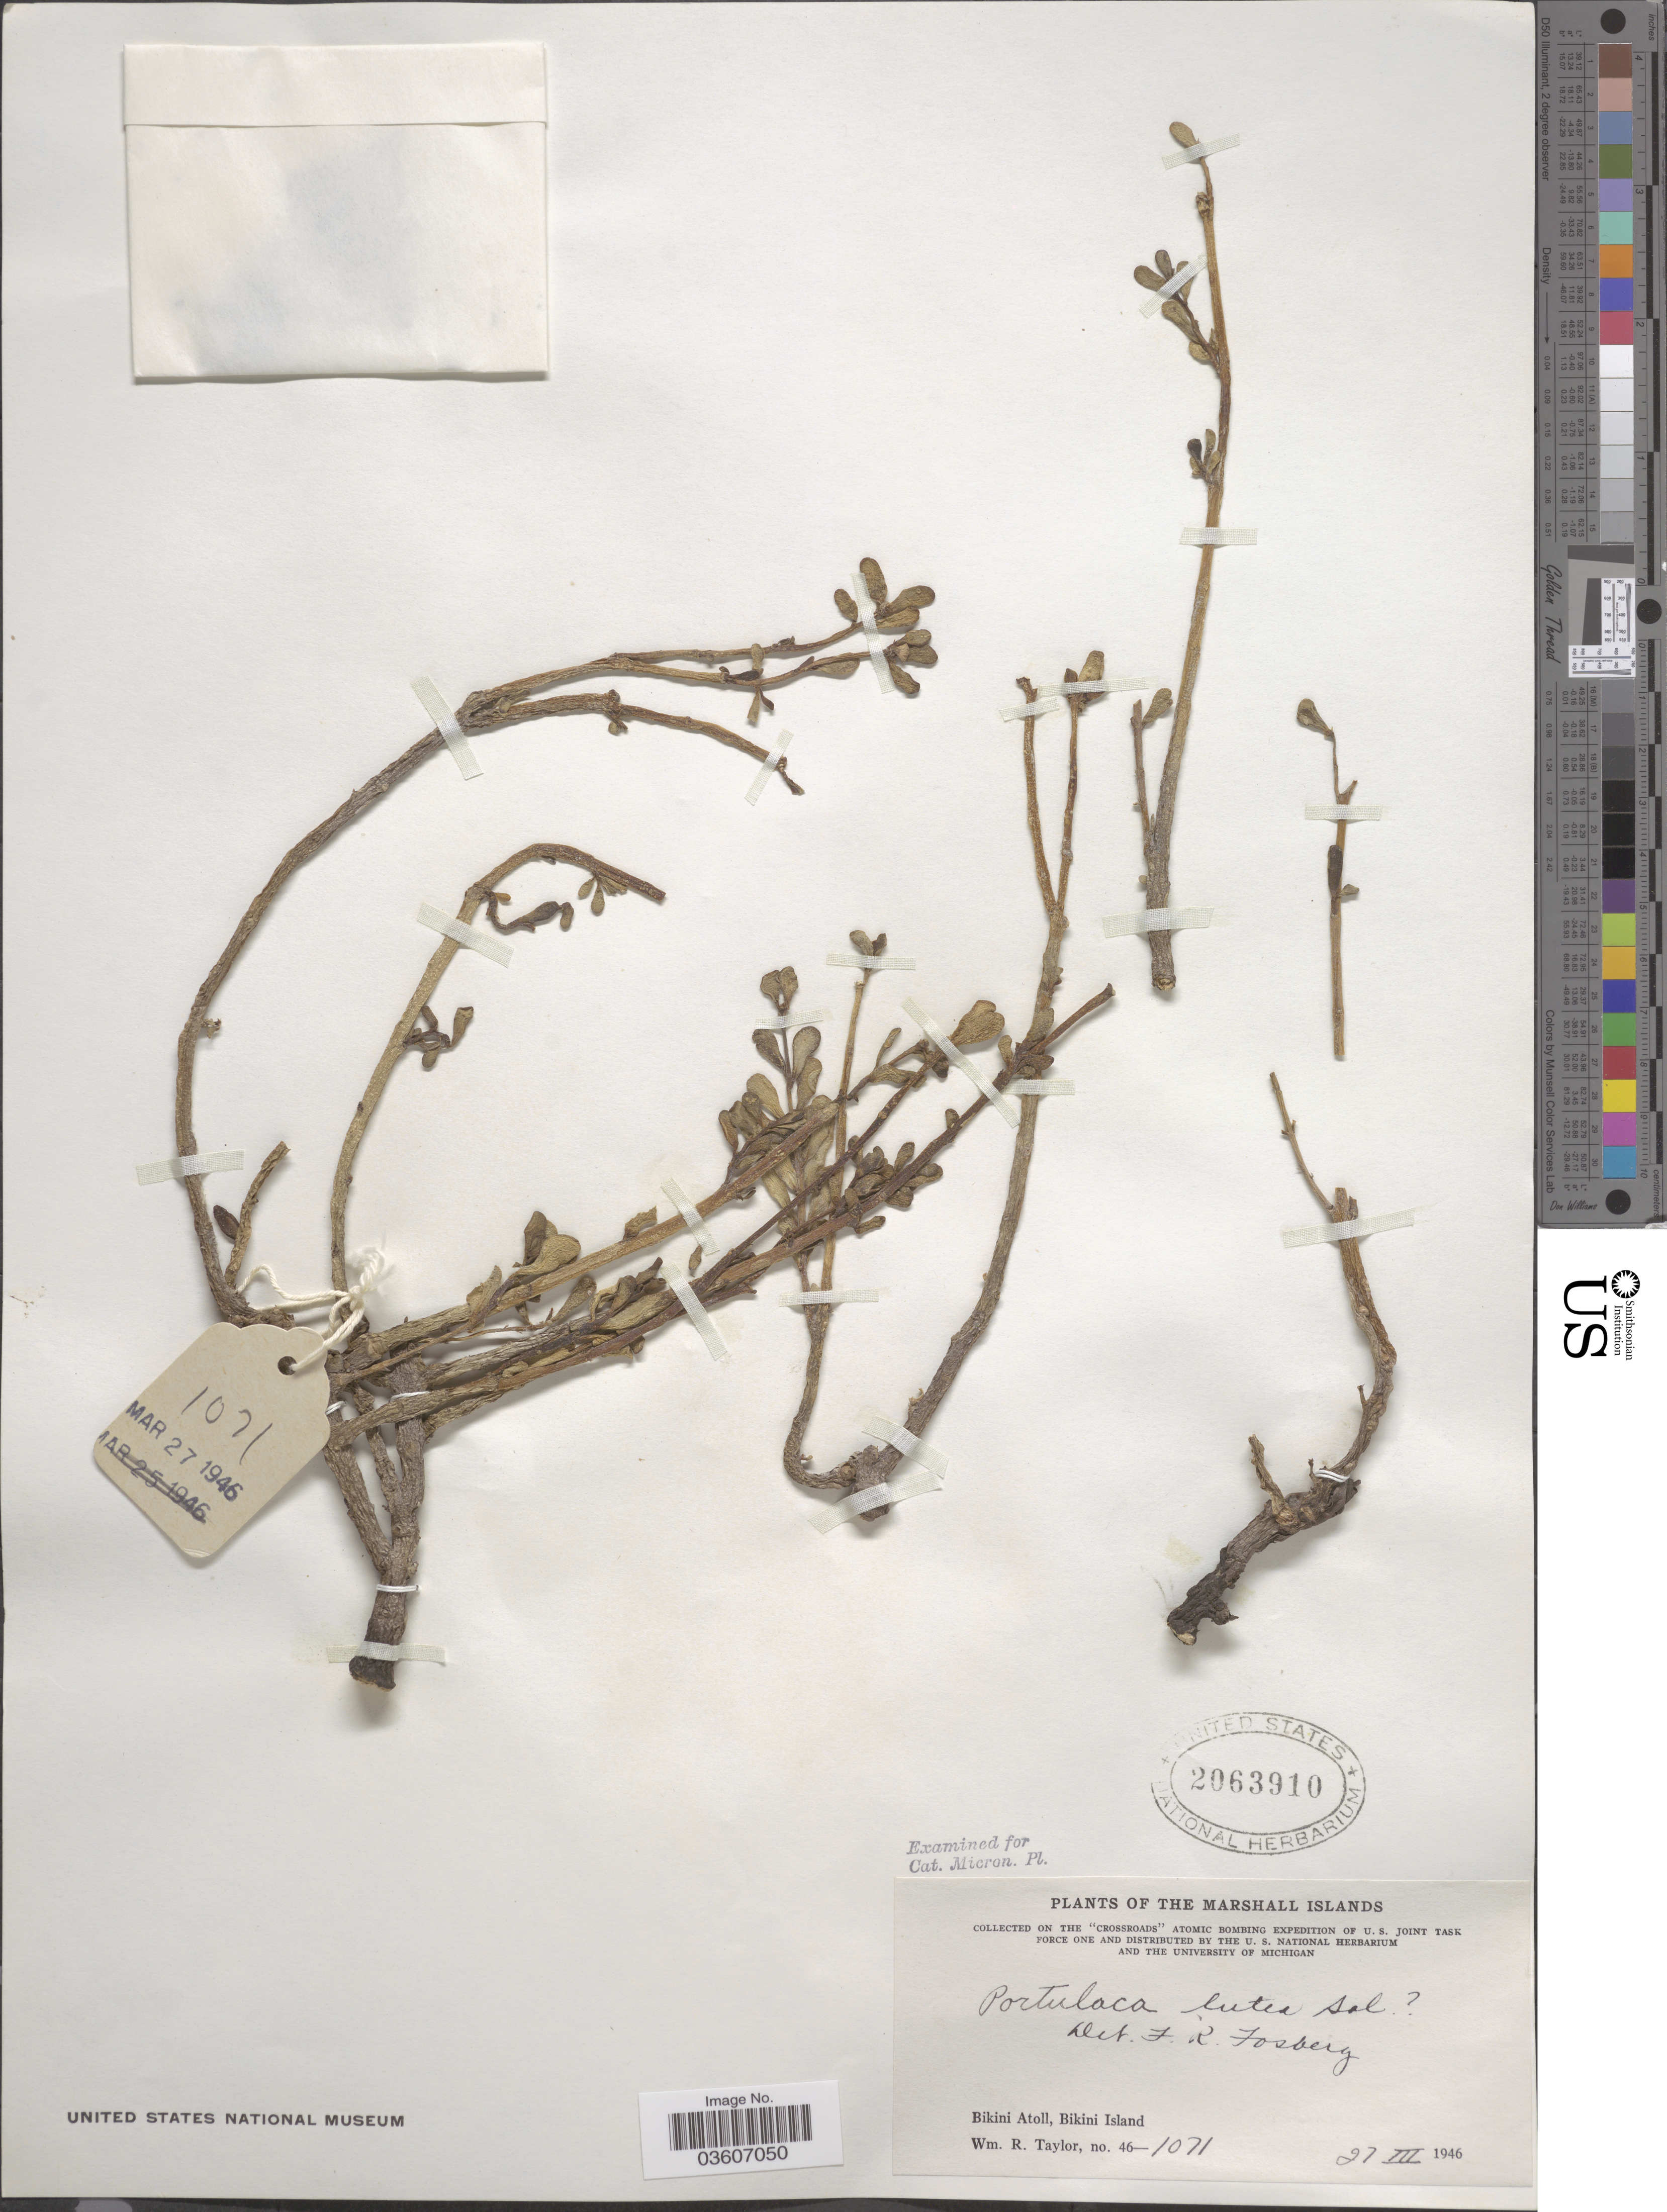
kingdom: Plantae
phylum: Tracheophyta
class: Magnoliopsida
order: Caryophyllales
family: Portulacaceae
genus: Portulaca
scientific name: Portulaca lutea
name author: Sol. ex G. Forst.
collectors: W. R. Taylor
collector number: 46-1071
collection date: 1946-03-27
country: Marshall Islands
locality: Bikini Atoll, Bikini Island.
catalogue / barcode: US 2063910